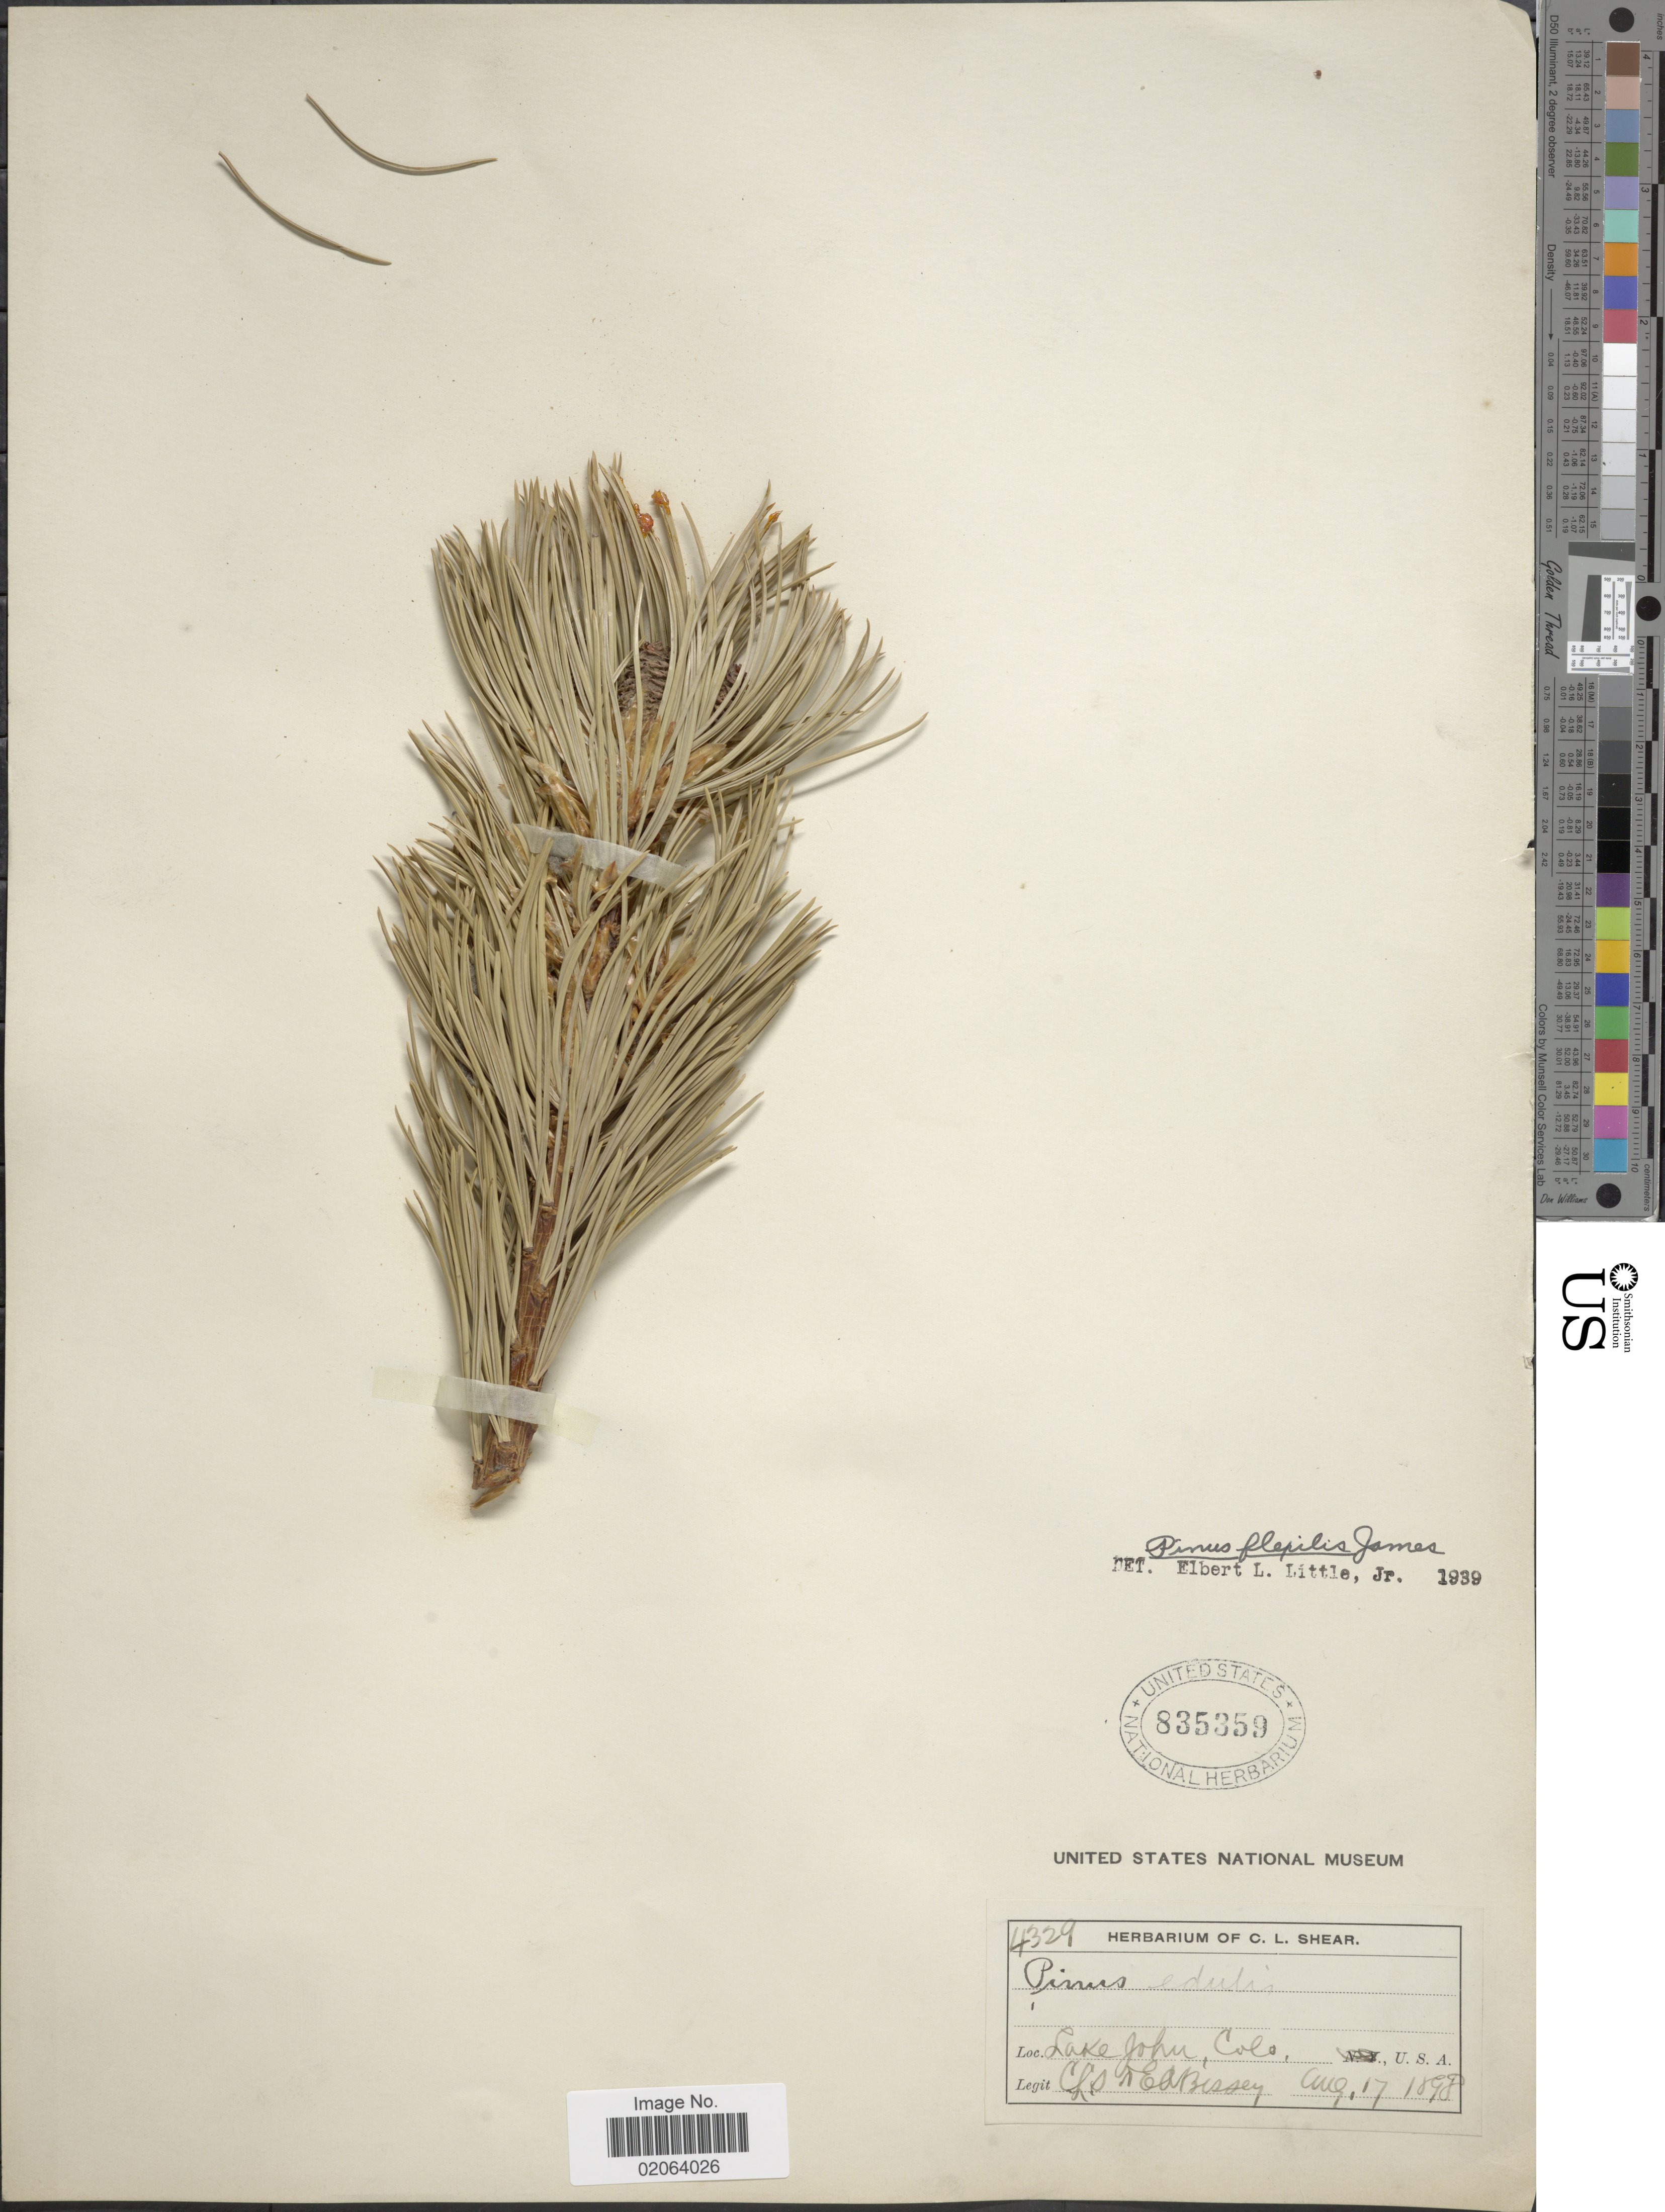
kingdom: Plantae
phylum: Tracheophyta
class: Pinopsida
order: Pinales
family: Pinaceae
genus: Pinus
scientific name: Pinus flexilis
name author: E. James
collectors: C. L. Shear & E. A. Bessey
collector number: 4329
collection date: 1898-08-17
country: United States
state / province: Colorado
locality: Lake John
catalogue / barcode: US 835359